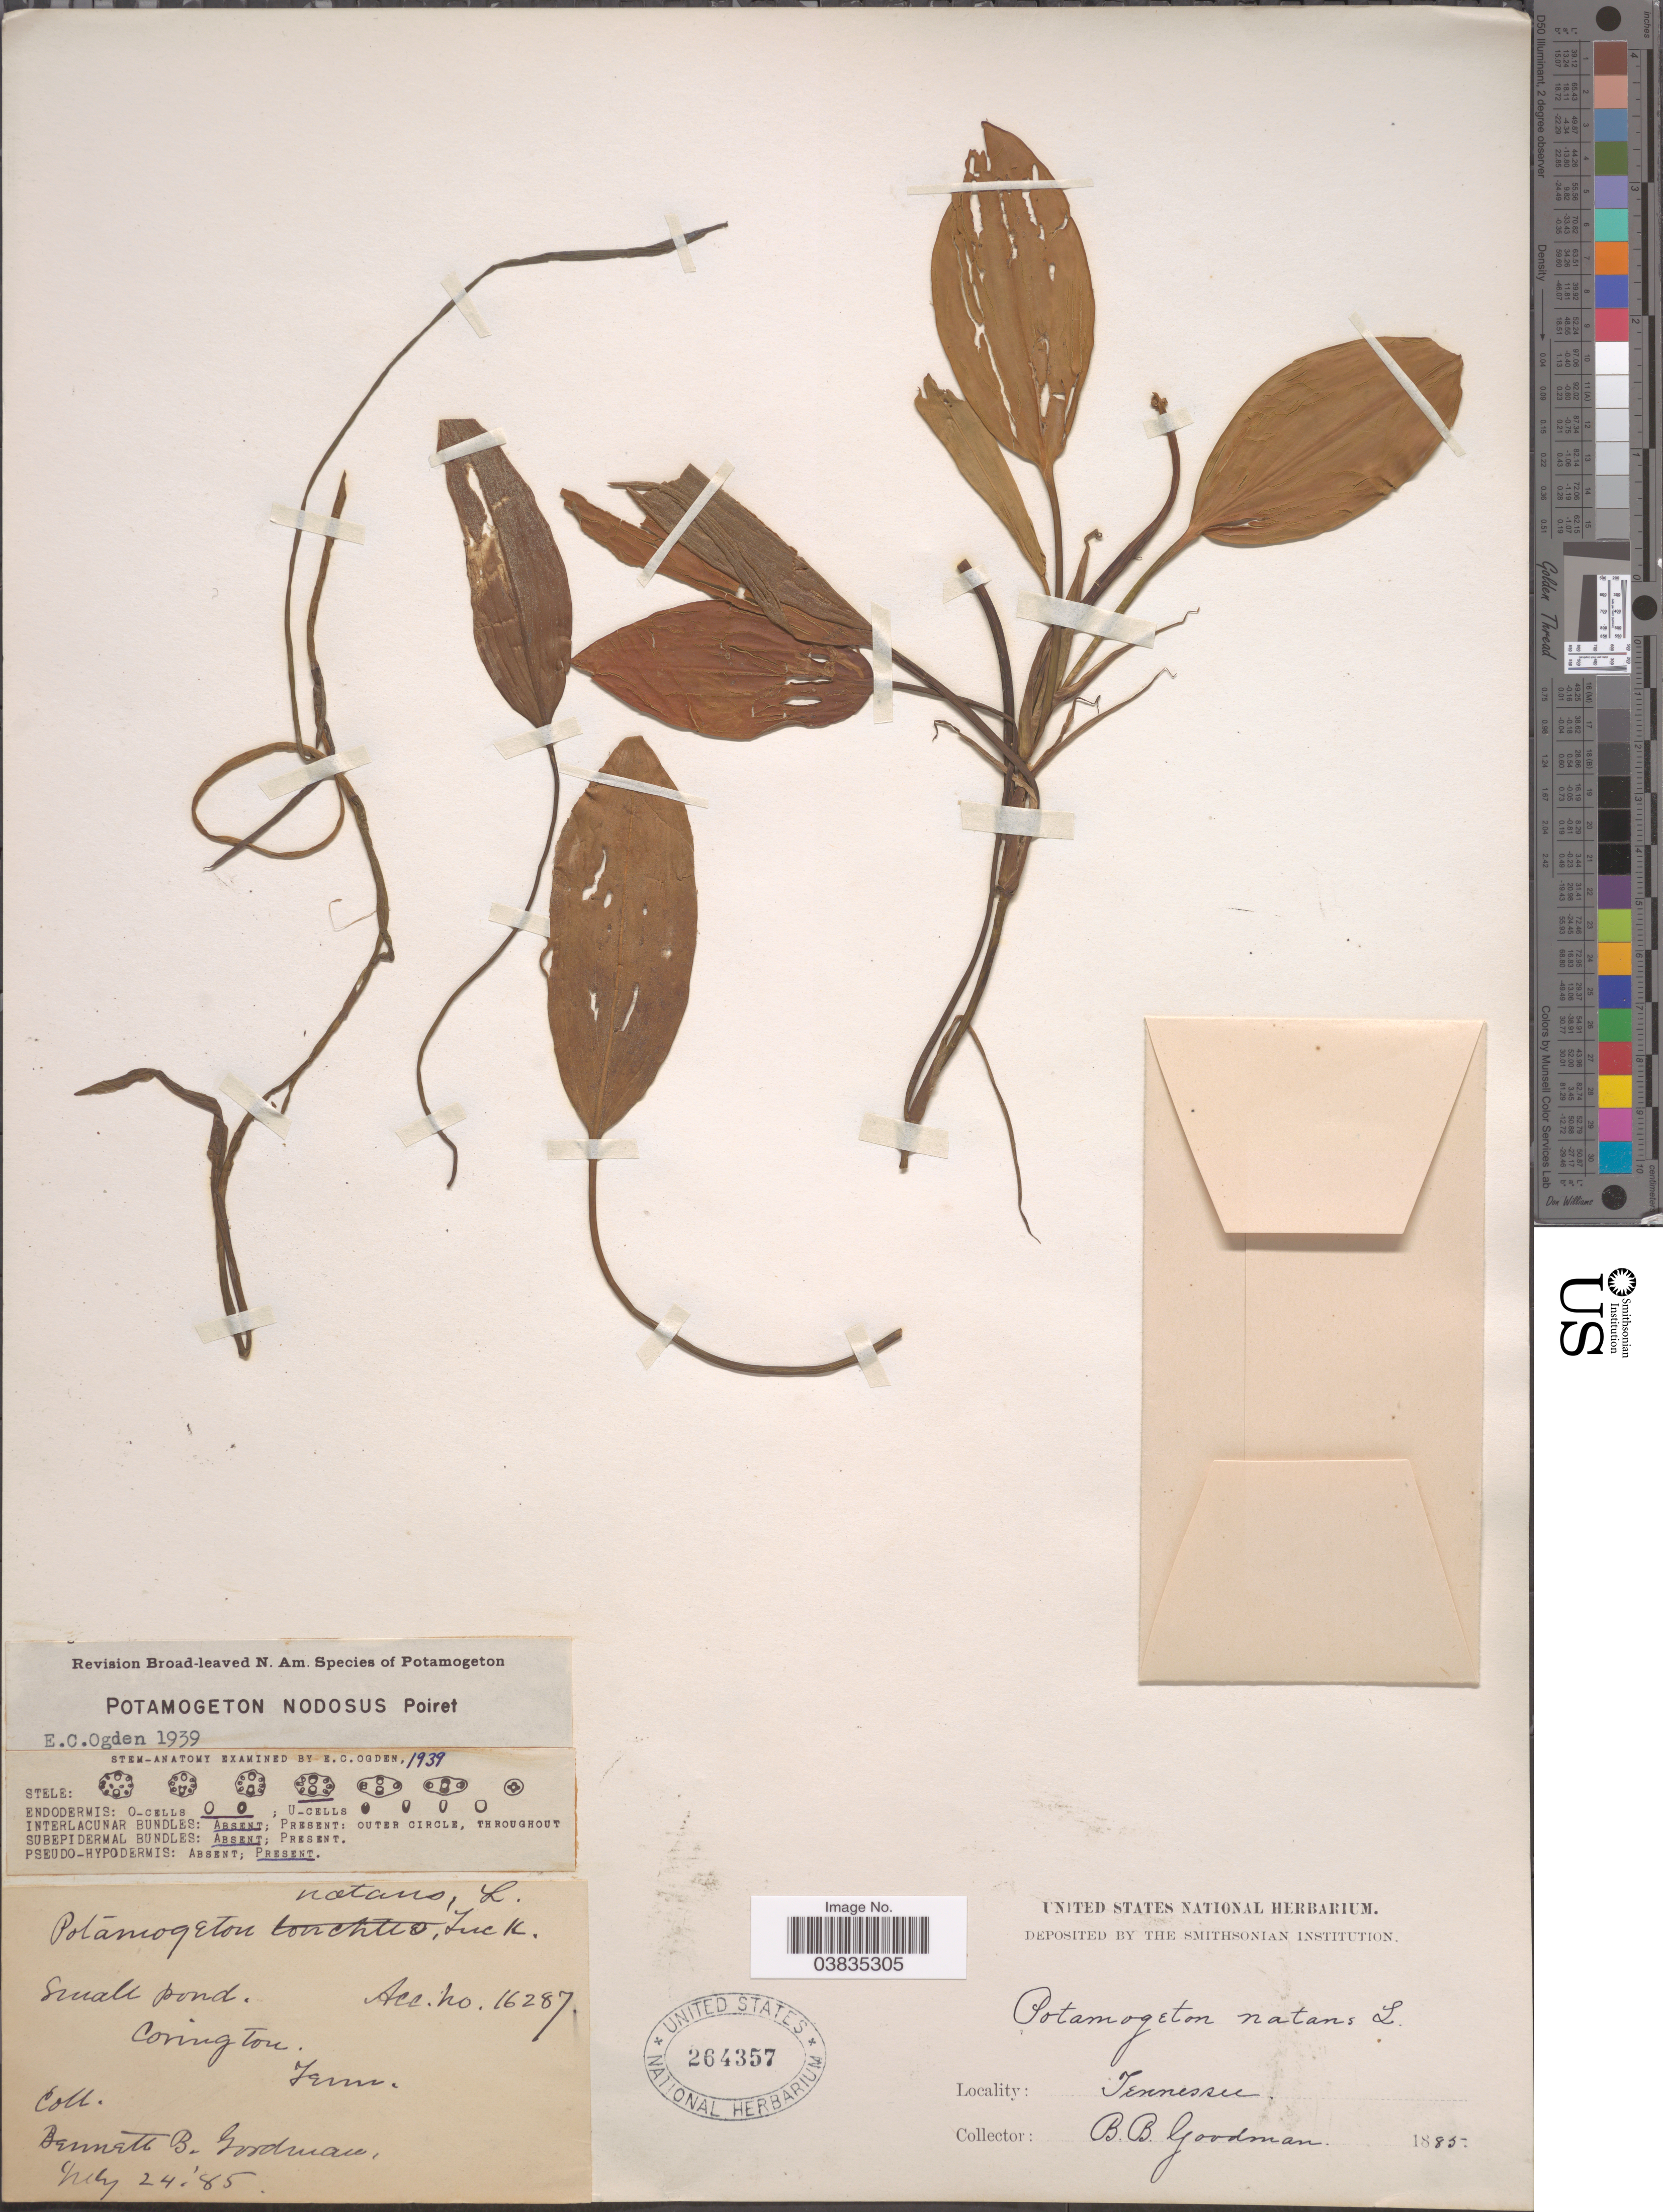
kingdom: Plantae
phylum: Tracheophyta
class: Liliopsida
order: Alismatales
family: Potamogetonaceae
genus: Potamogeton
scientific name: Potamogeton nodosus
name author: Poir.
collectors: B. Goodman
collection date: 1885-07-24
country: United States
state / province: Tennessee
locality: Covington.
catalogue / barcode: US 264357